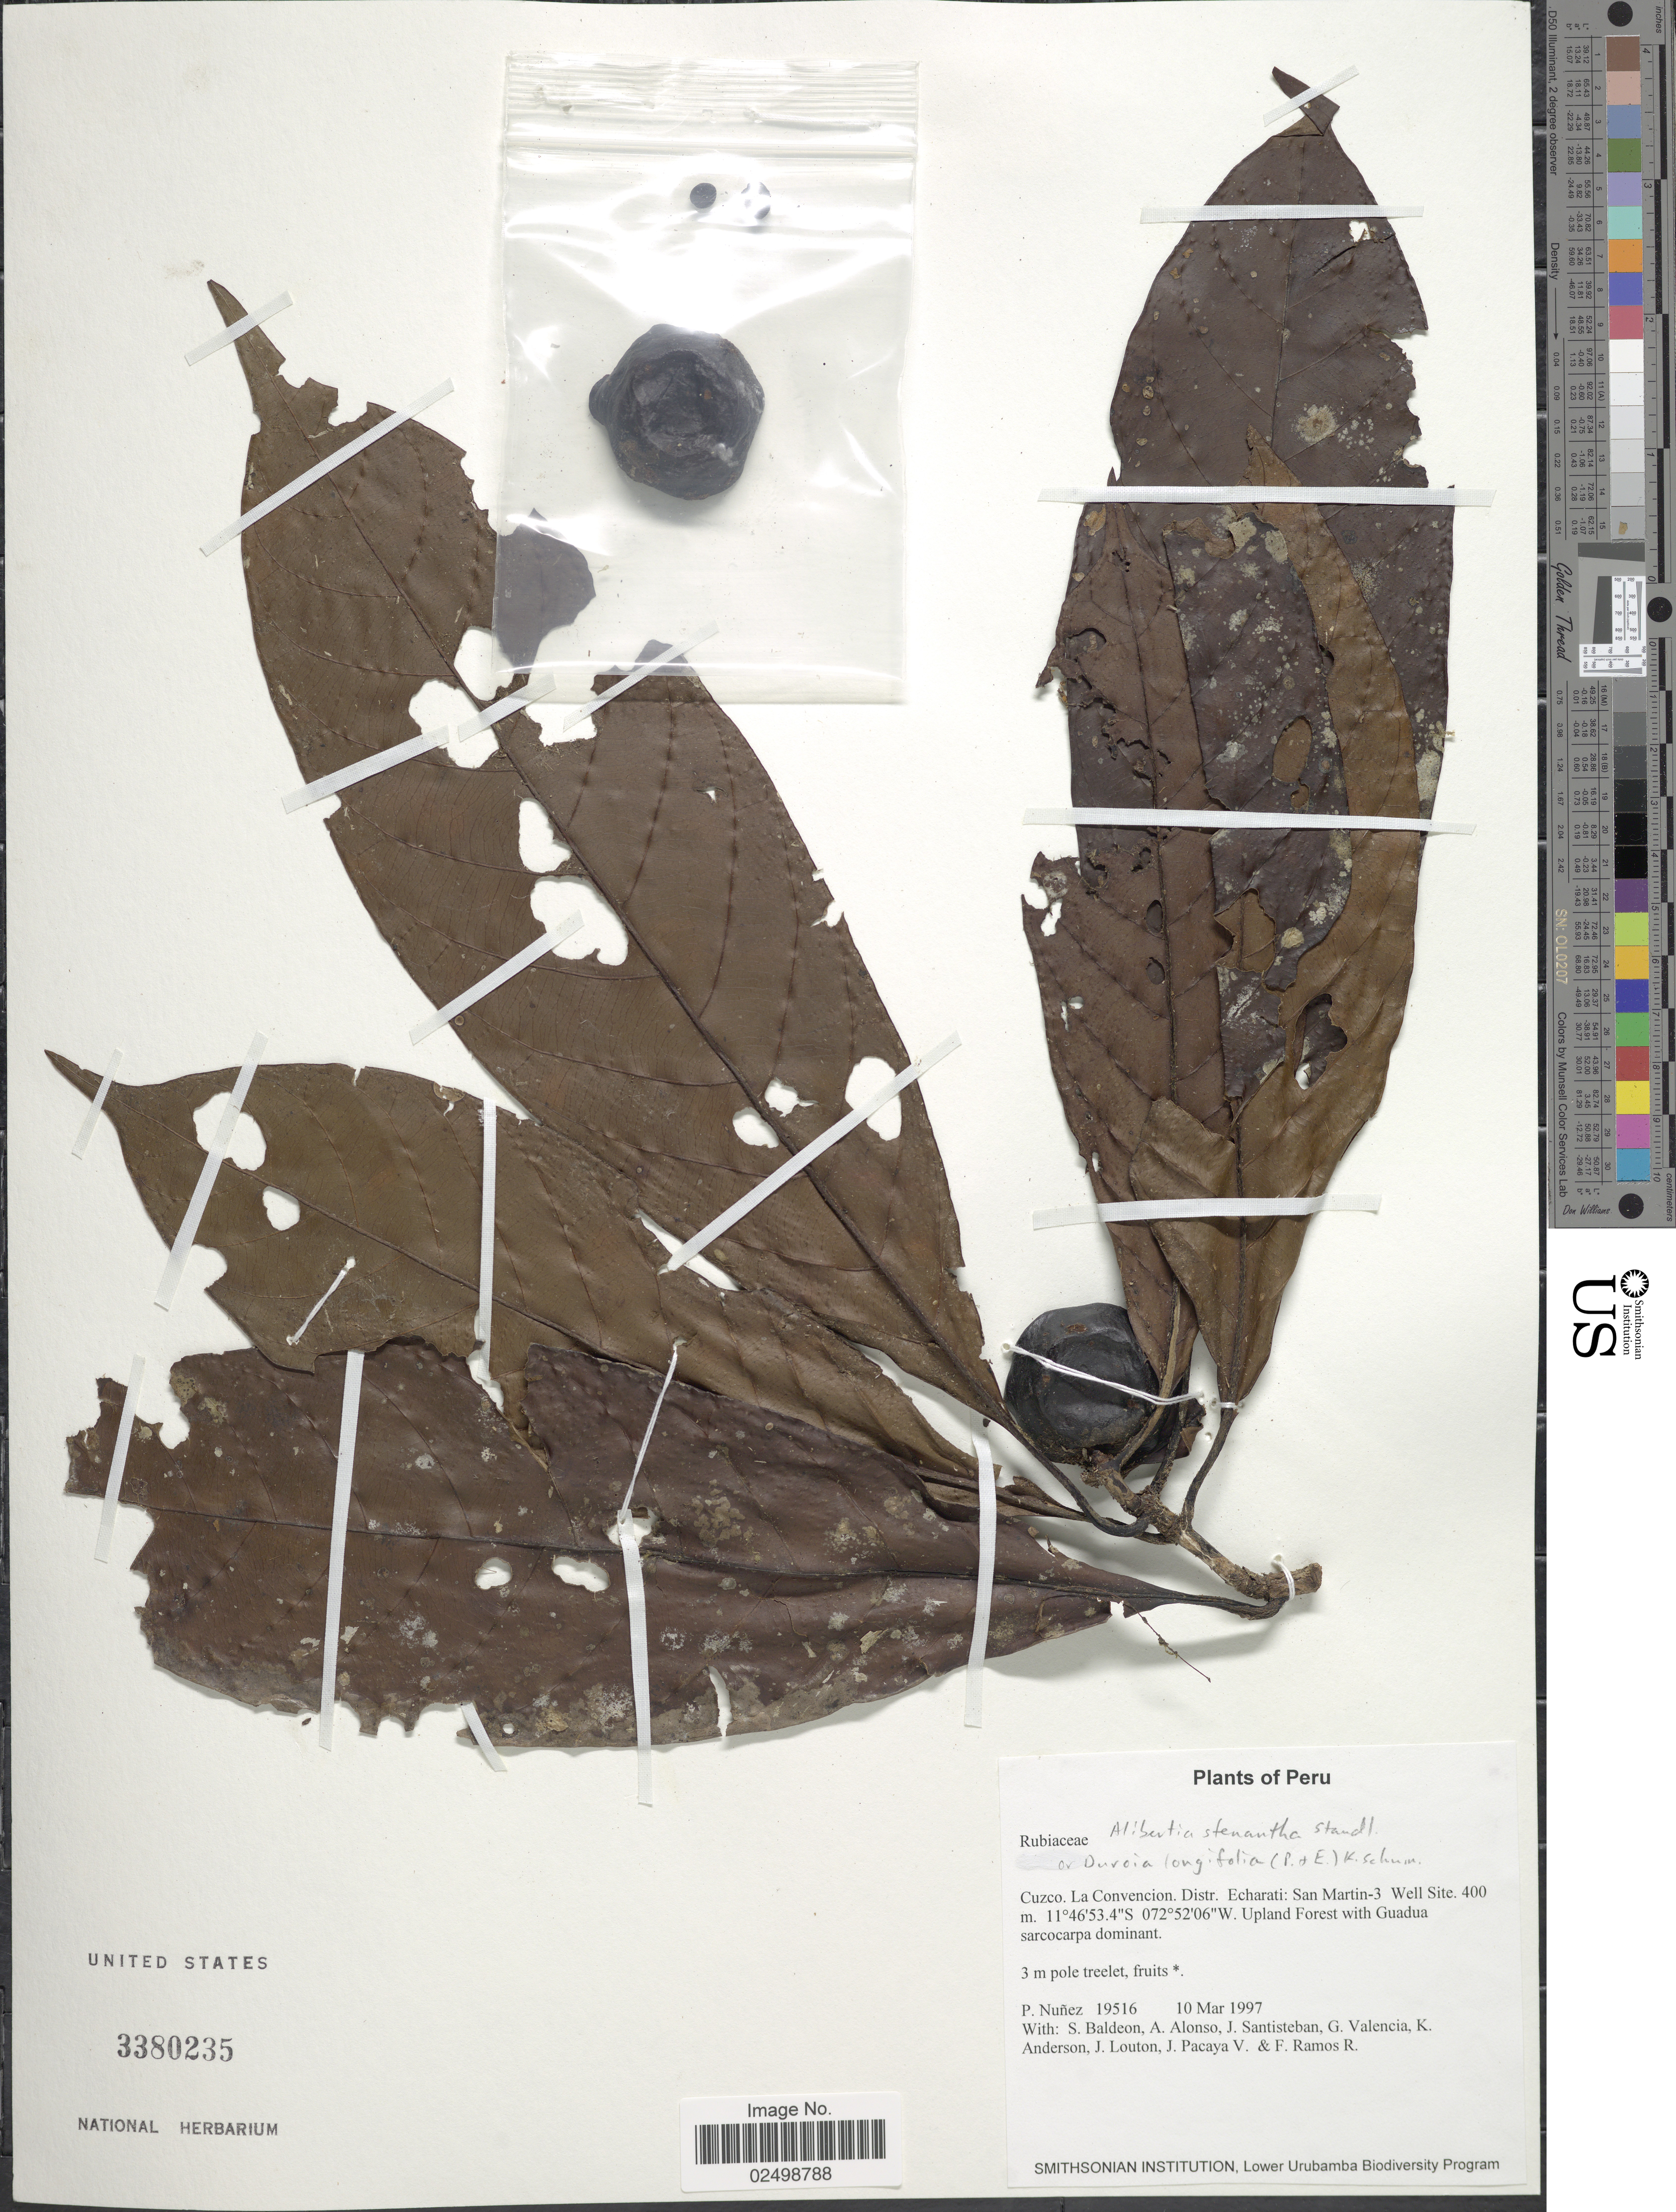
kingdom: Plantae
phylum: Tracheophyta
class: Magnoliopsida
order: Gentianales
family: Rubiaceae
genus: Duroia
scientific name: Duroia longifolia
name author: K. Schum.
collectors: P. Nuñez V., S. Baldeon, A. Alonso, J. Santisteban & et al.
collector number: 19516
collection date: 1997-03-10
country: Peru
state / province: Cusco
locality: Cuzco. La Convencion. Distr. Echarati: San Martin-3 Well Site. Upland Forest with Guadua sarcocarpa dominant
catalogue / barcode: US 3380235